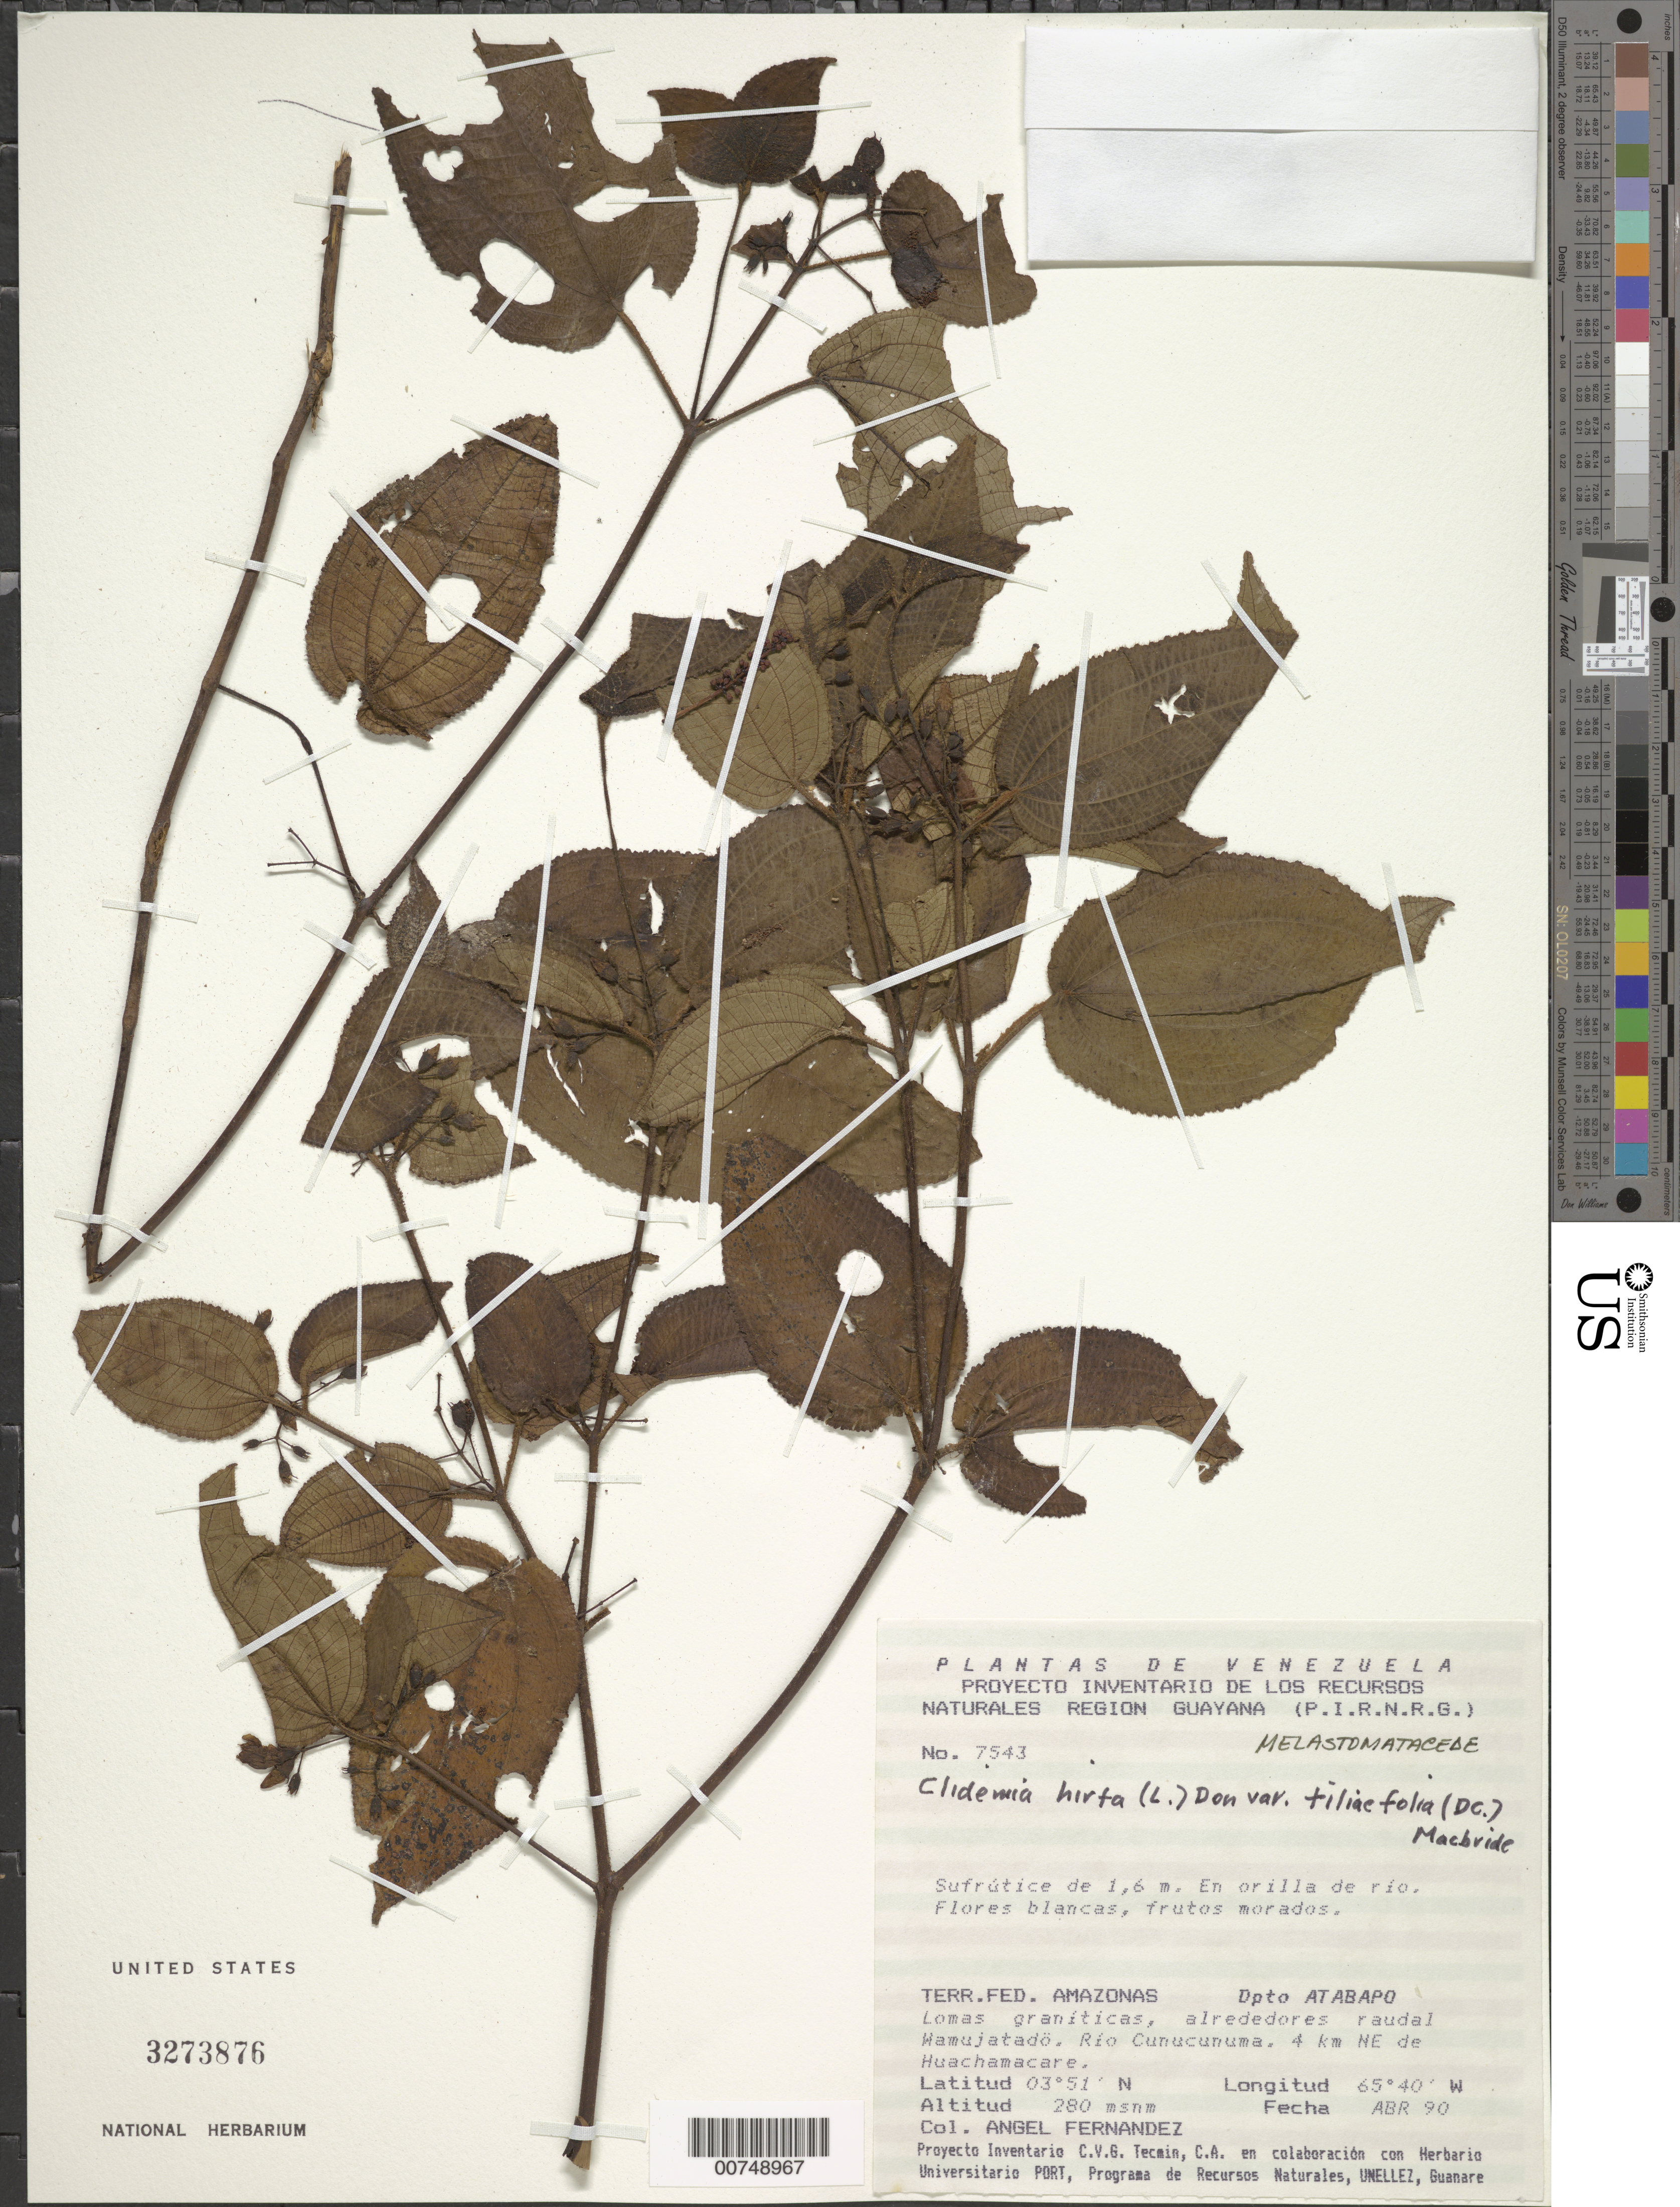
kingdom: Plantae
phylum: Tracheophyta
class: Magnoliopsida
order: Myrtales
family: Melastomataceae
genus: Clidemia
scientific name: Clidemia hirta var. tiliifolia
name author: (DC.) J.F. Macbr.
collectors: A. Fernández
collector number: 7543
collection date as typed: Apr-90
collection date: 1990-04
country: Venezuela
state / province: Amazonas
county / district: Atabapo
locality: Río Cunucunuma, alrededores raudal Wamujatadö; 4 km NE de Huachamacare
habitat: Granitic hills, edge of river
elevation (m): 280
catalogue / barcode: US 3273876